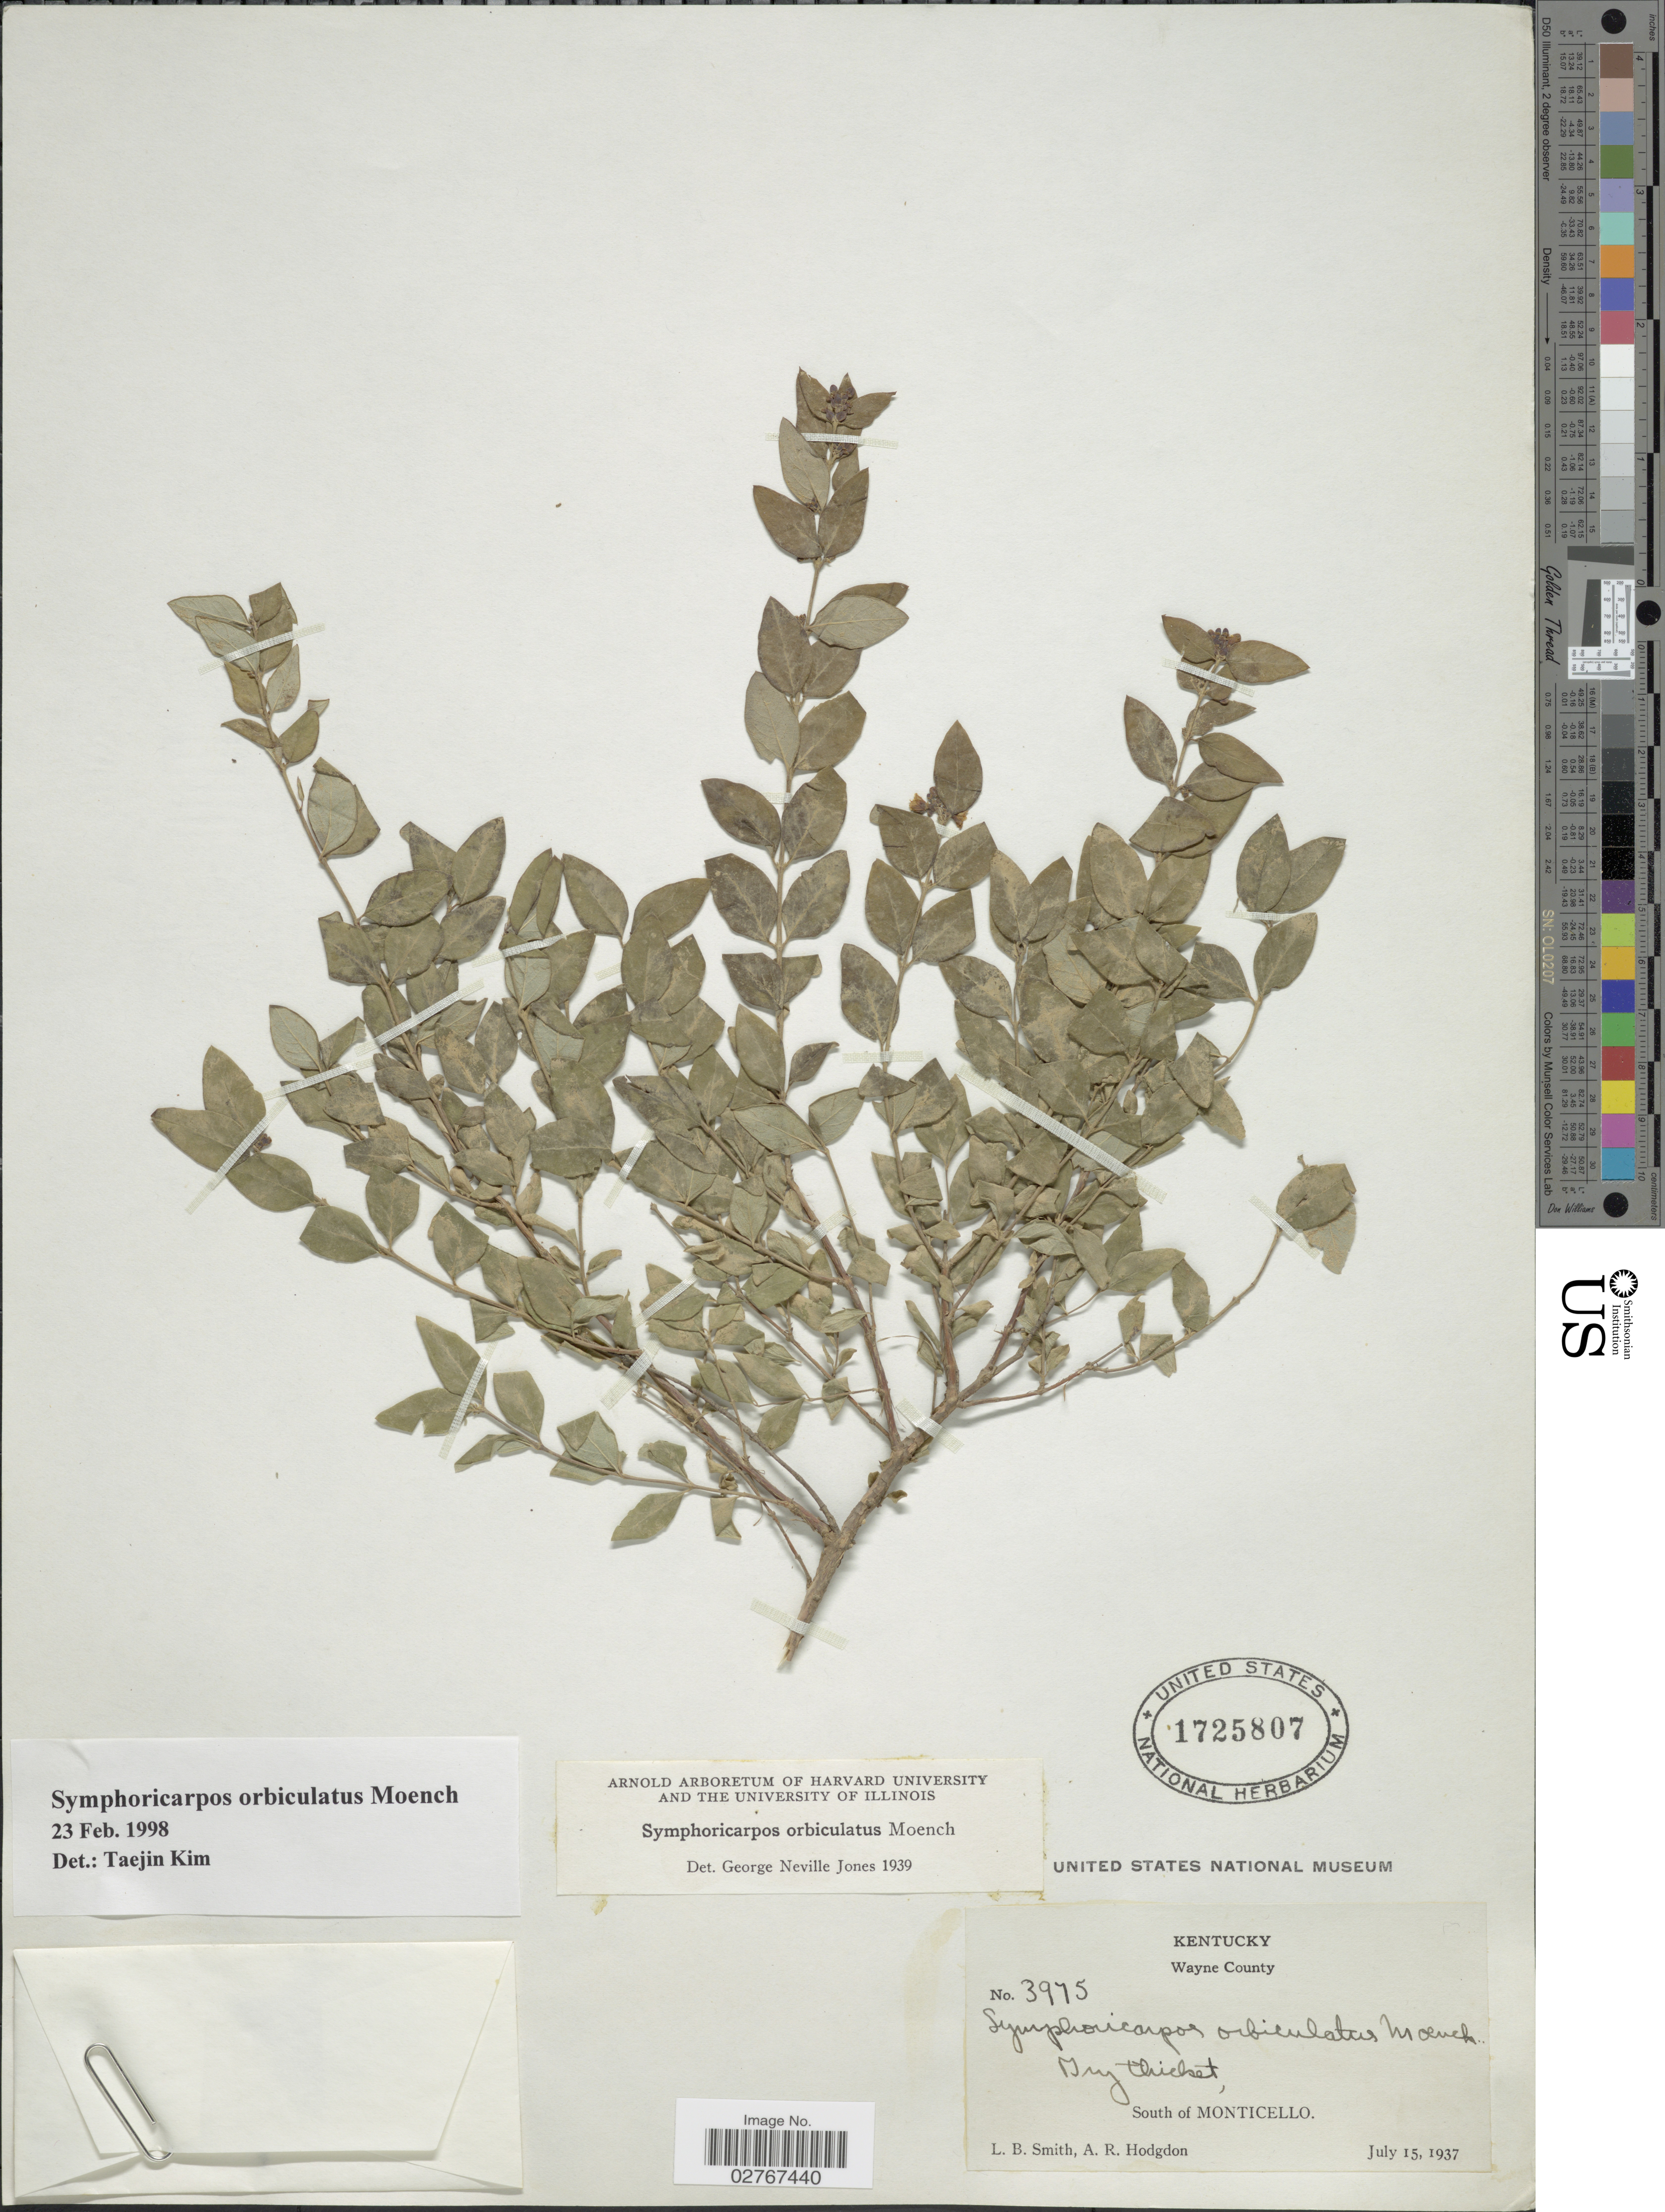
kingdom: Plantae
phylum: Tracheophyta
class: Magnoliopsida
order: Dipsacales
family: Caprifoliaceae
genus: Symphoricarpos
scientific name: Symphoricarpos orbiculatus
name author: Moench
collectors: L. Smith & A. R. Hodgdon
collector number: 3975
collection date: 1937-07-15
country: United States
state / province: Kentucky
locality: Wayne County, Dry thicket, South of Monticello.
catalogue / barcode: US 1725807